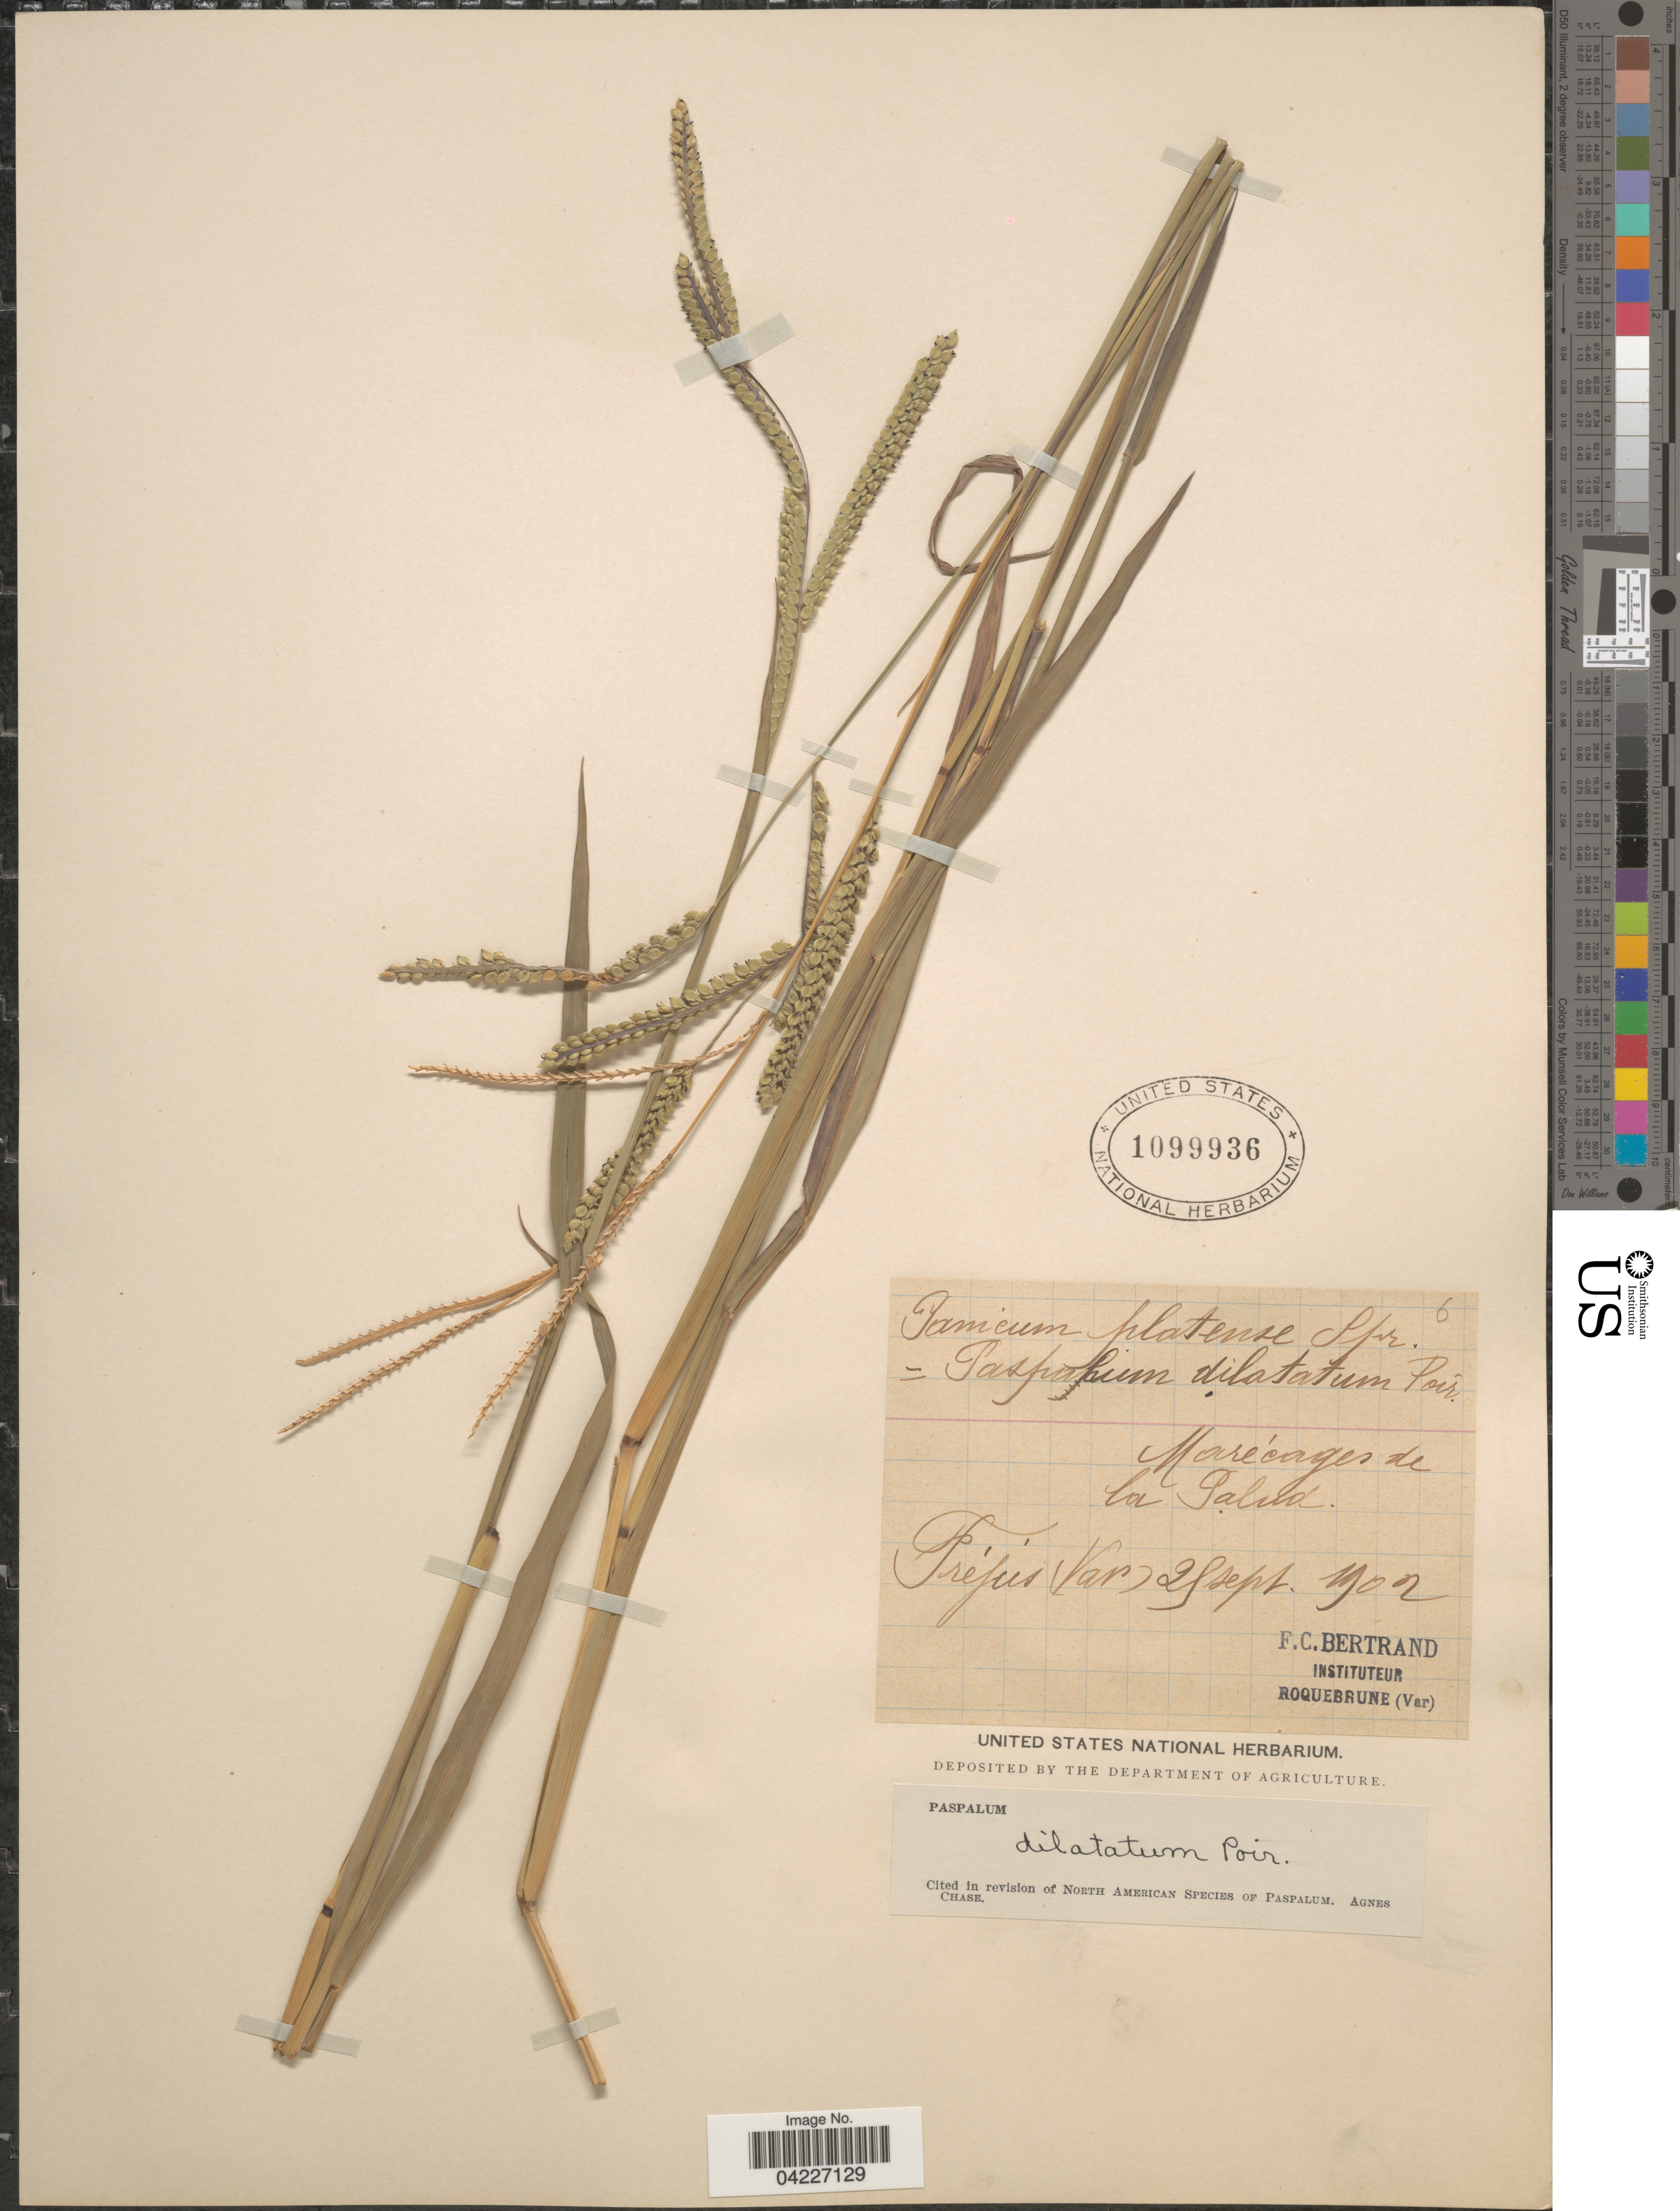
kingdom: Plantae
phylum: Tracheophyta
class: Liliopsida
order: Poales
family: Poaceae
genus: Paspalum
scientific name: Paspalum dilatatum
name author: Poir.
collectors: Frejus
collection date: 1902-09-29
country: France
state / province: Provence-Alpes-Côte d'Azur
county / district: Var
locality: Marécages de la Palud. (Var).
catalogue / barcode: US 1099936